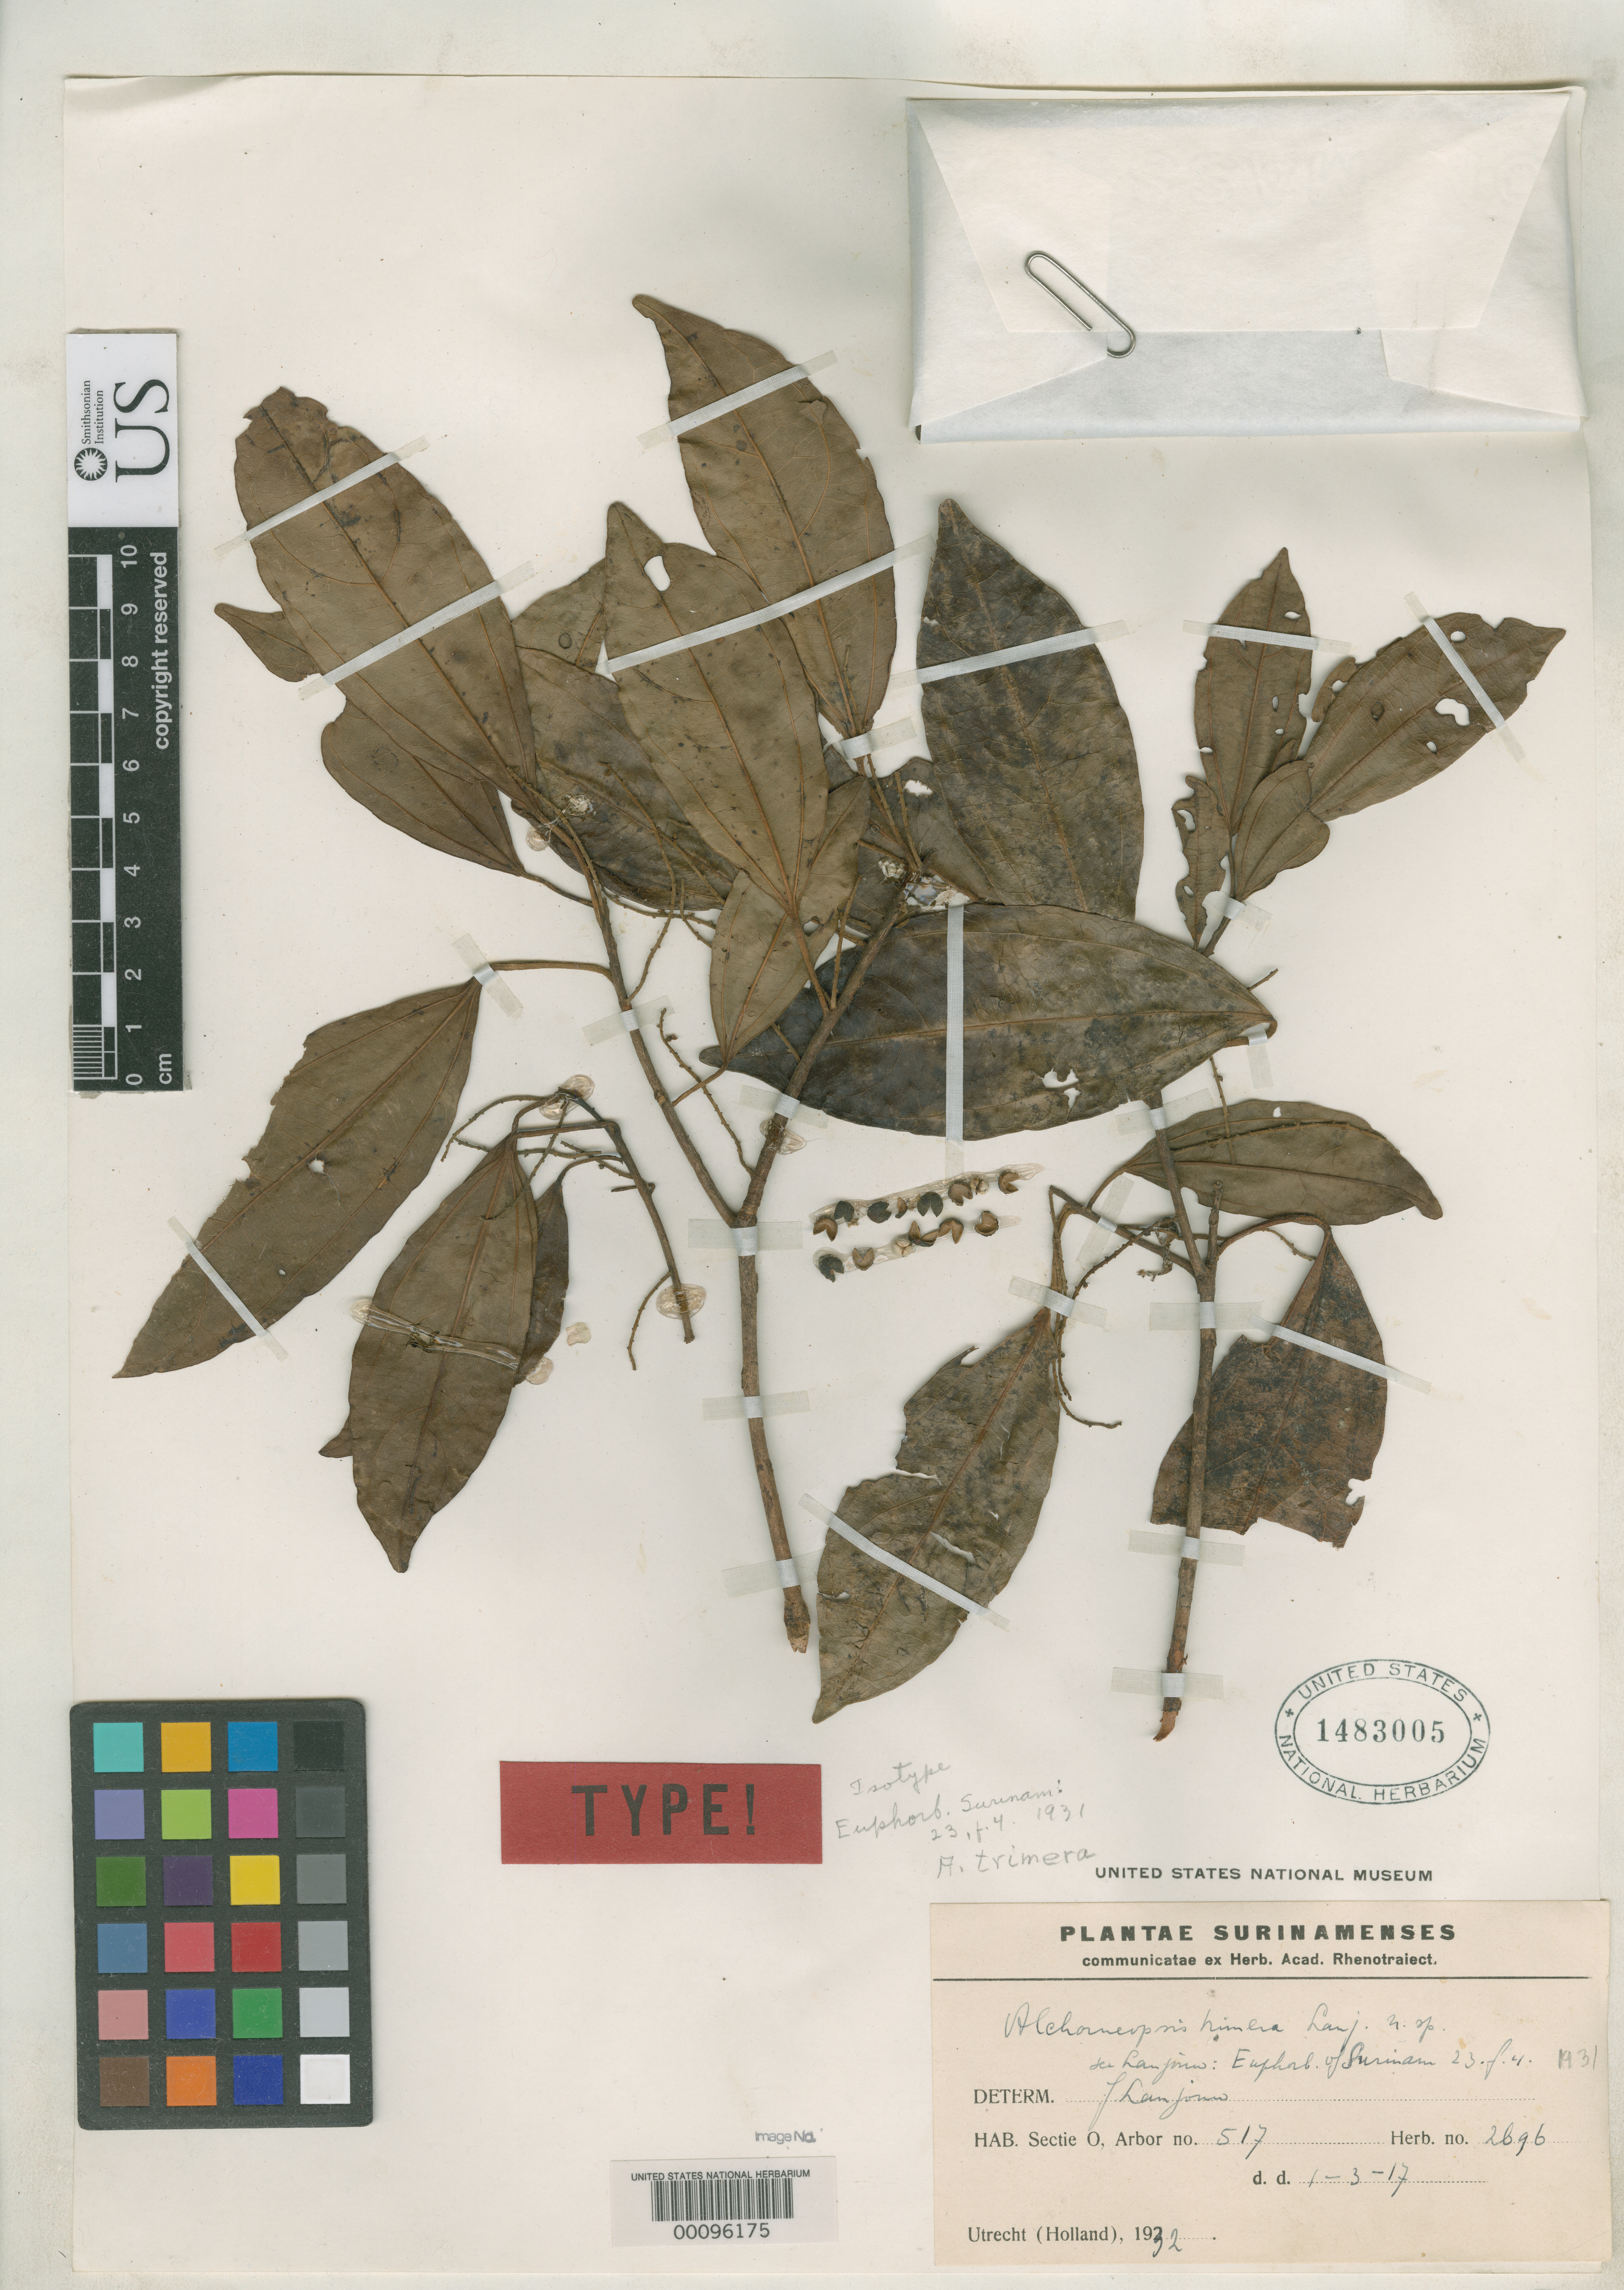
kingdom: Plantae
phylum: Tracheophyta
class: Magnoliopsida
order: Malpighiales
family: Euphorbiaceae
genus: Alchorneopsis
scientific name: Alchorneopsis trimera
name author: Lanj.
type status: Isotype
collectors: ex Forestry Bureau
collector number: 2696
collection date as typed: Mar 1917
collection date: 1917-03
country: Suriname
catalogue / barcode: US 1483005